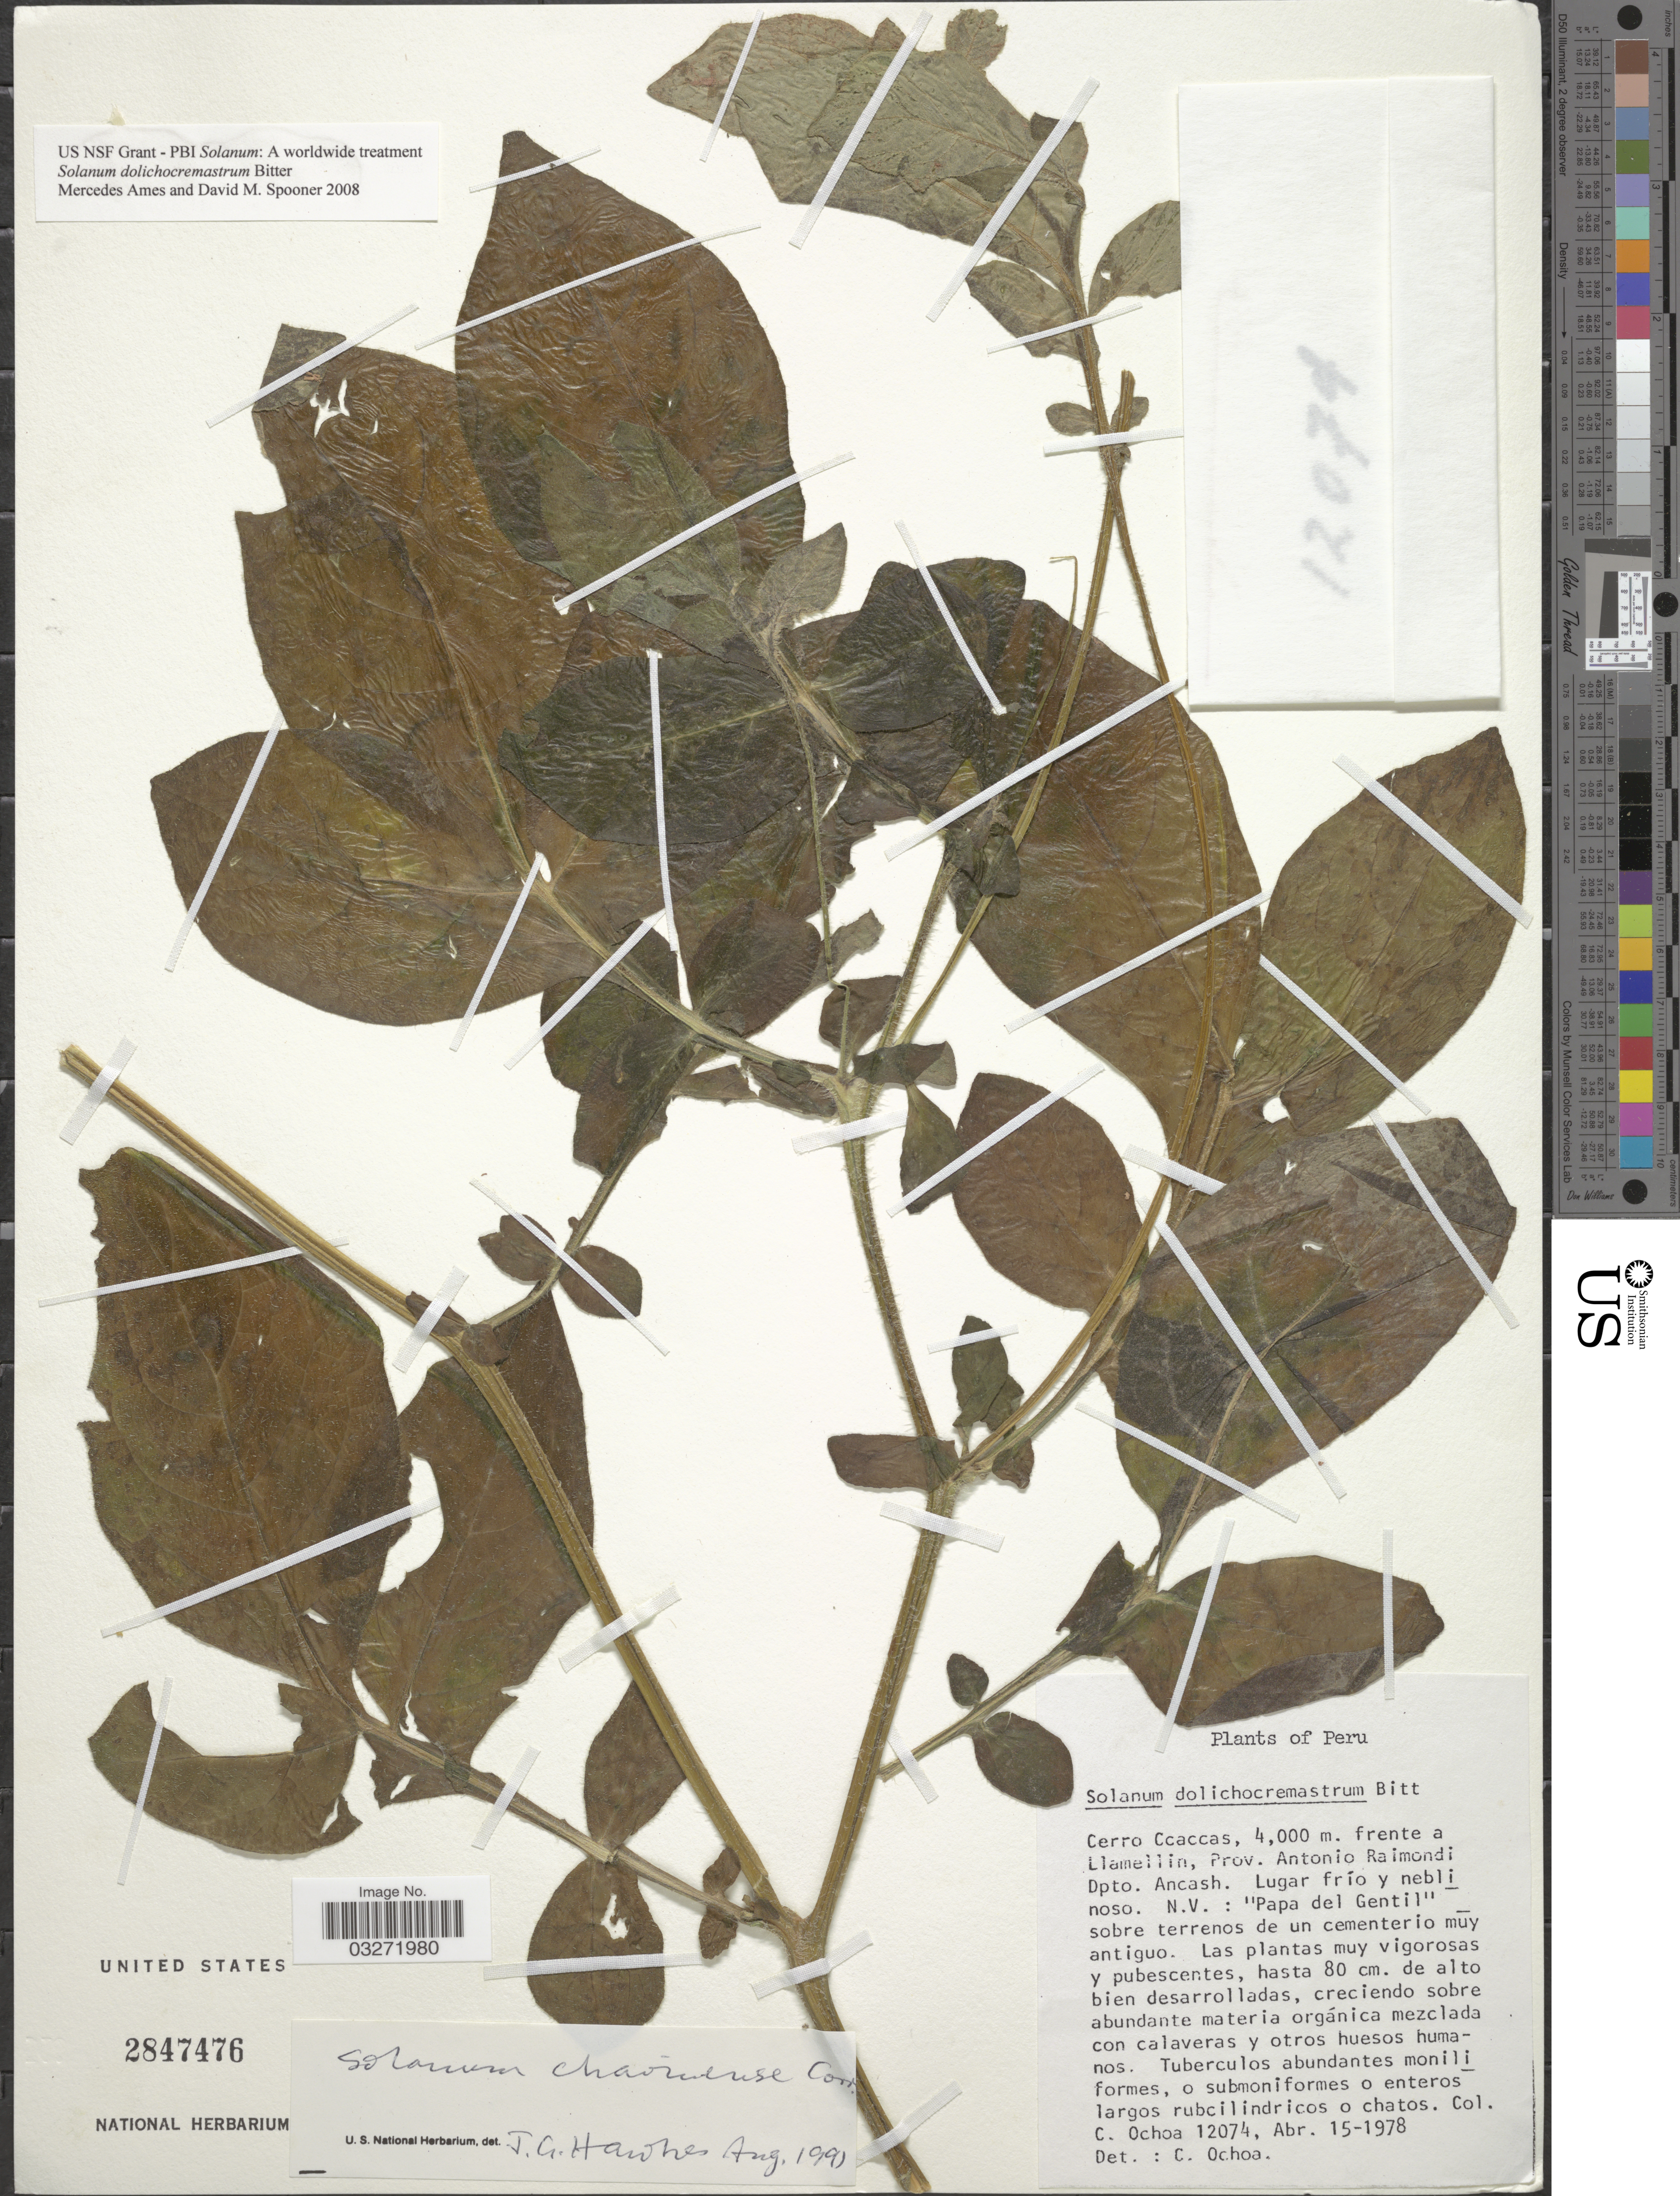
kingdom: Plantae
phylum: Tracheophyta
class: Magnoliopsida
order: Solanales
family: Solanaceae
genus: Solanum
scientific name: Solanum dolichocremastrum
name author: Bitter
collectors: C. Ochoa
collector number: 12074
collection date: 1978-04-15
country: Peru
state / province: Ancash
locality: Cerro Ccaccas, frente a Llamellin, Prov. Antonio Raimondi Dpto. Ancash.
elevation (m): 4000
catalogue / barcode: US 2847476